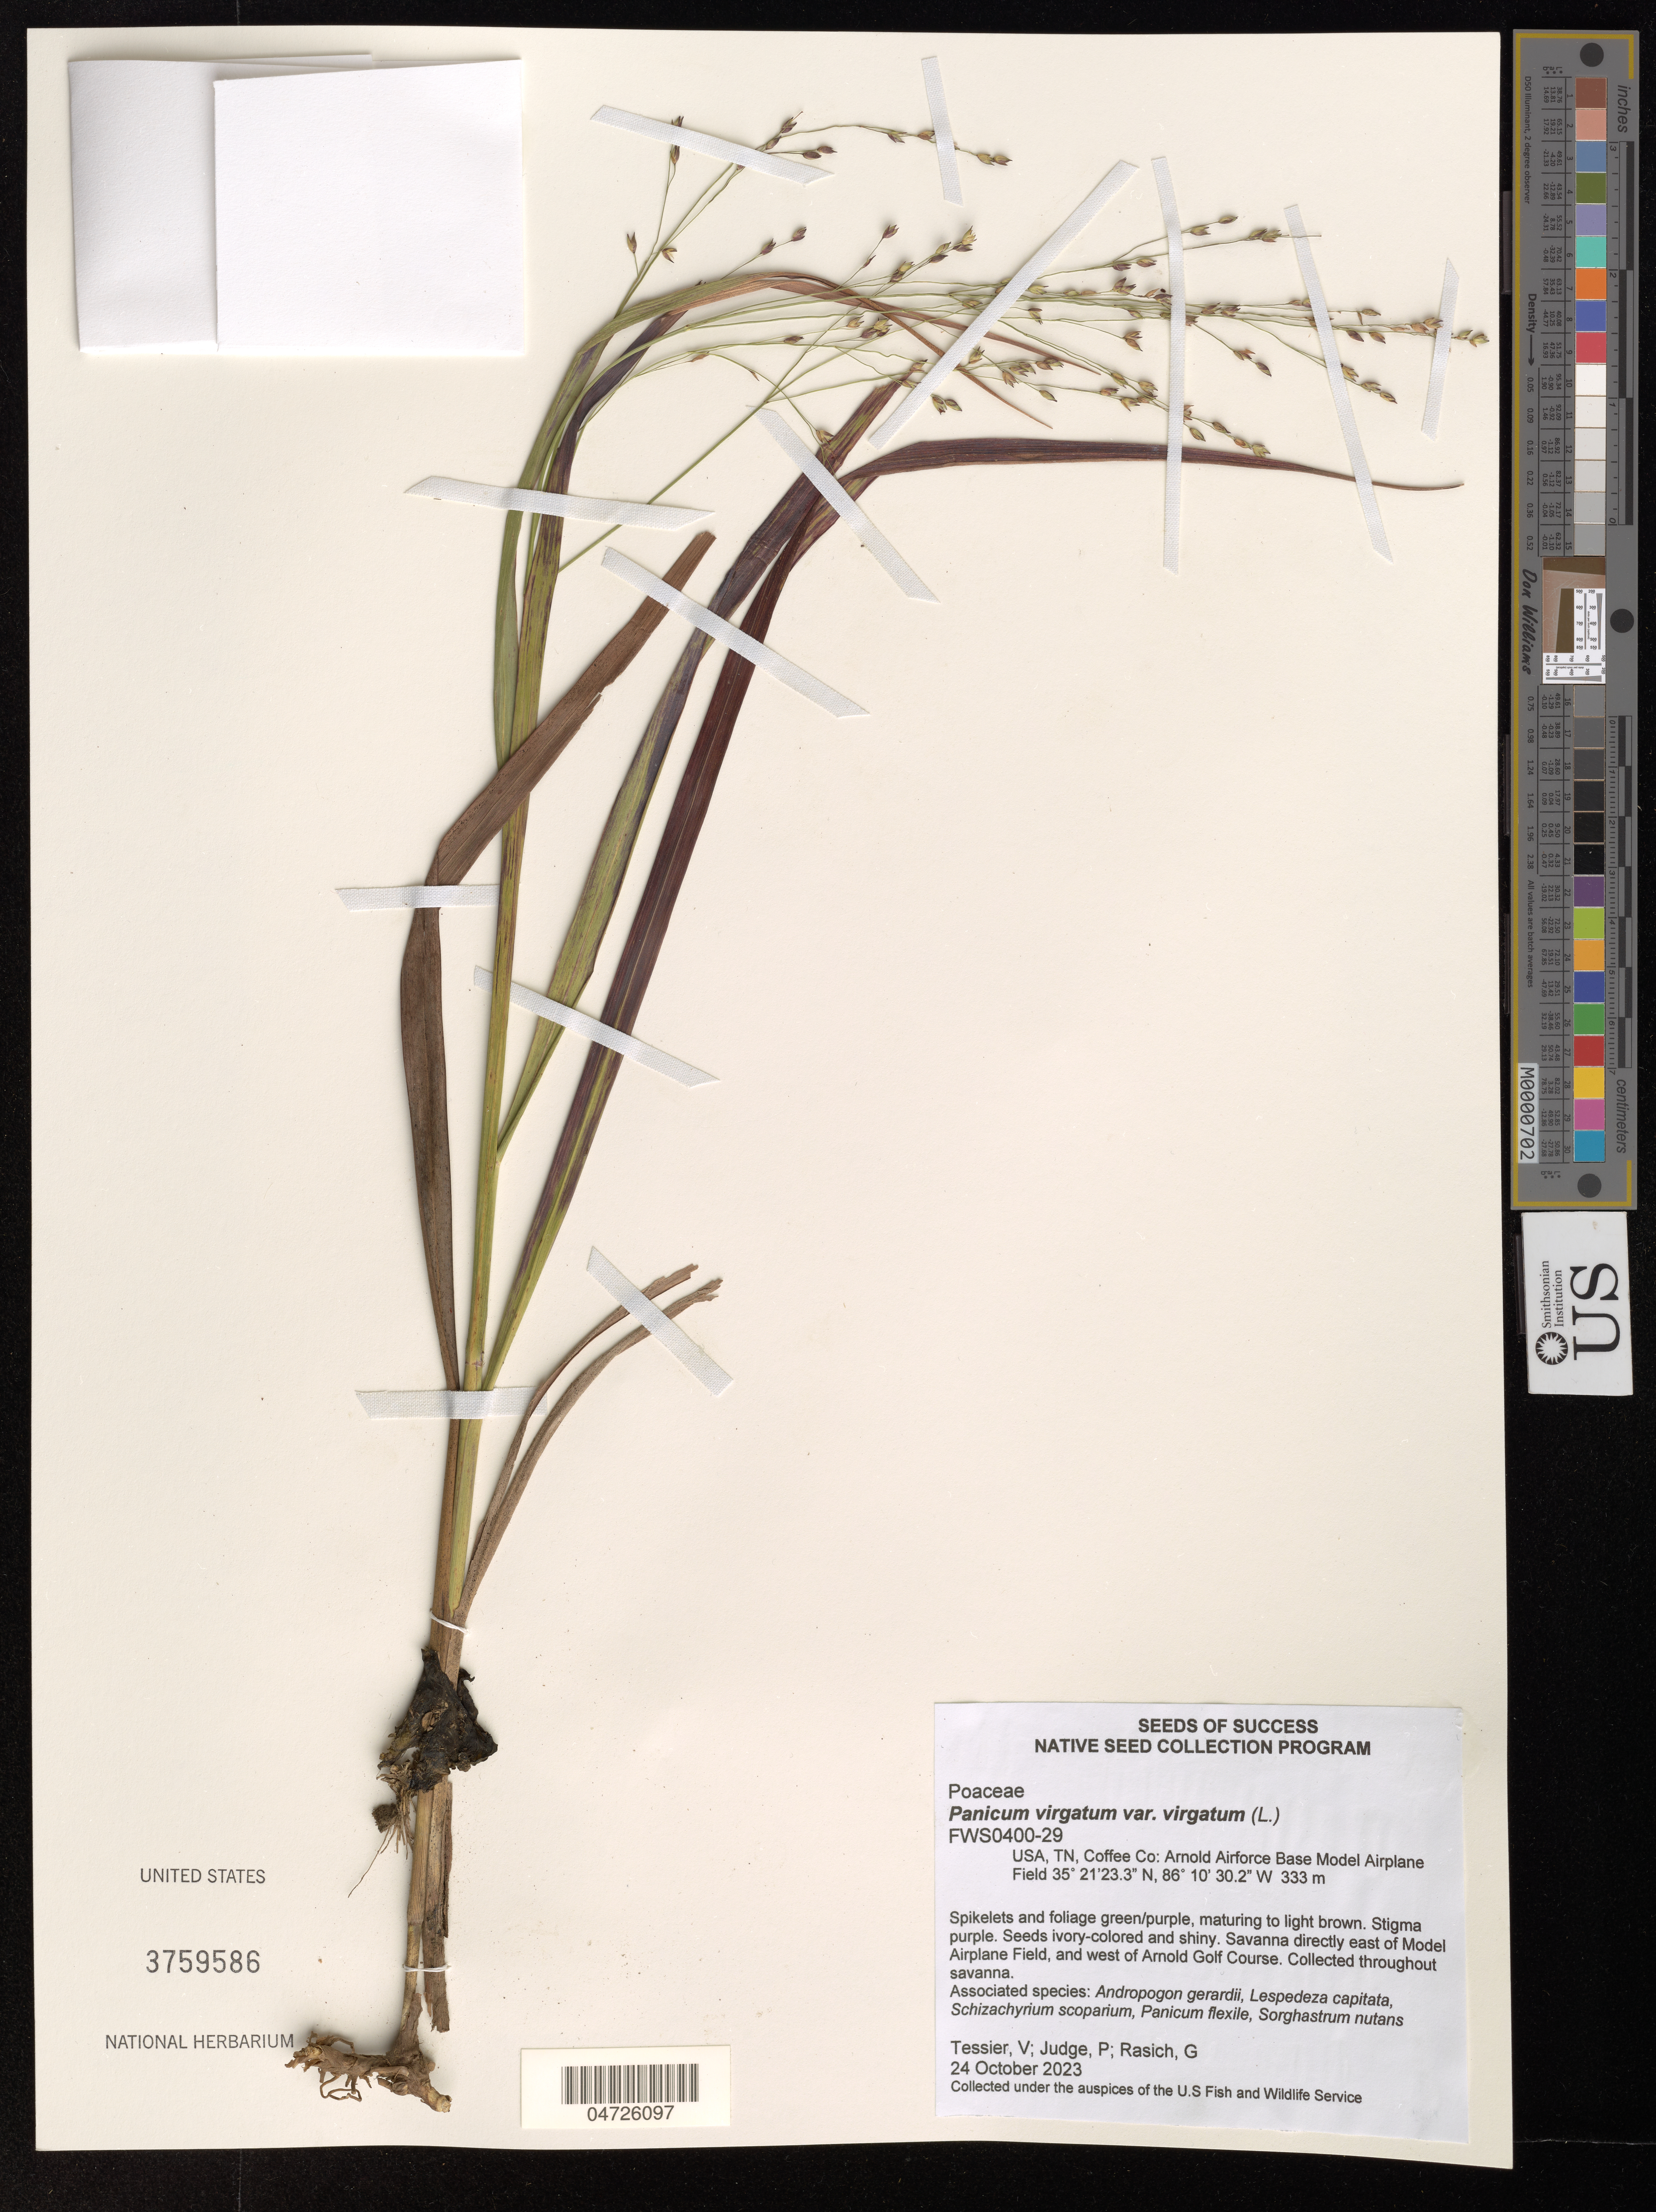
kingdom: Plantae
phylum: Tracheophyta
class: Liliopsida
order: Poales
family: Poaceae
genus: Panicum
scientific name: Panicum virgatum var. virgatum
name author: L.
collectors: V. Tessier, P. Judge & G. Rasich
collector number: FWS0400-29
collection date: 2023-10-24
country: United States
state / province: Tennessee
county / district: Coffee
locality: Coffee Co: Arnold Airforce Base Model Airplane Field.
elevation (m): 333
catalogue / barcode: US 3759586